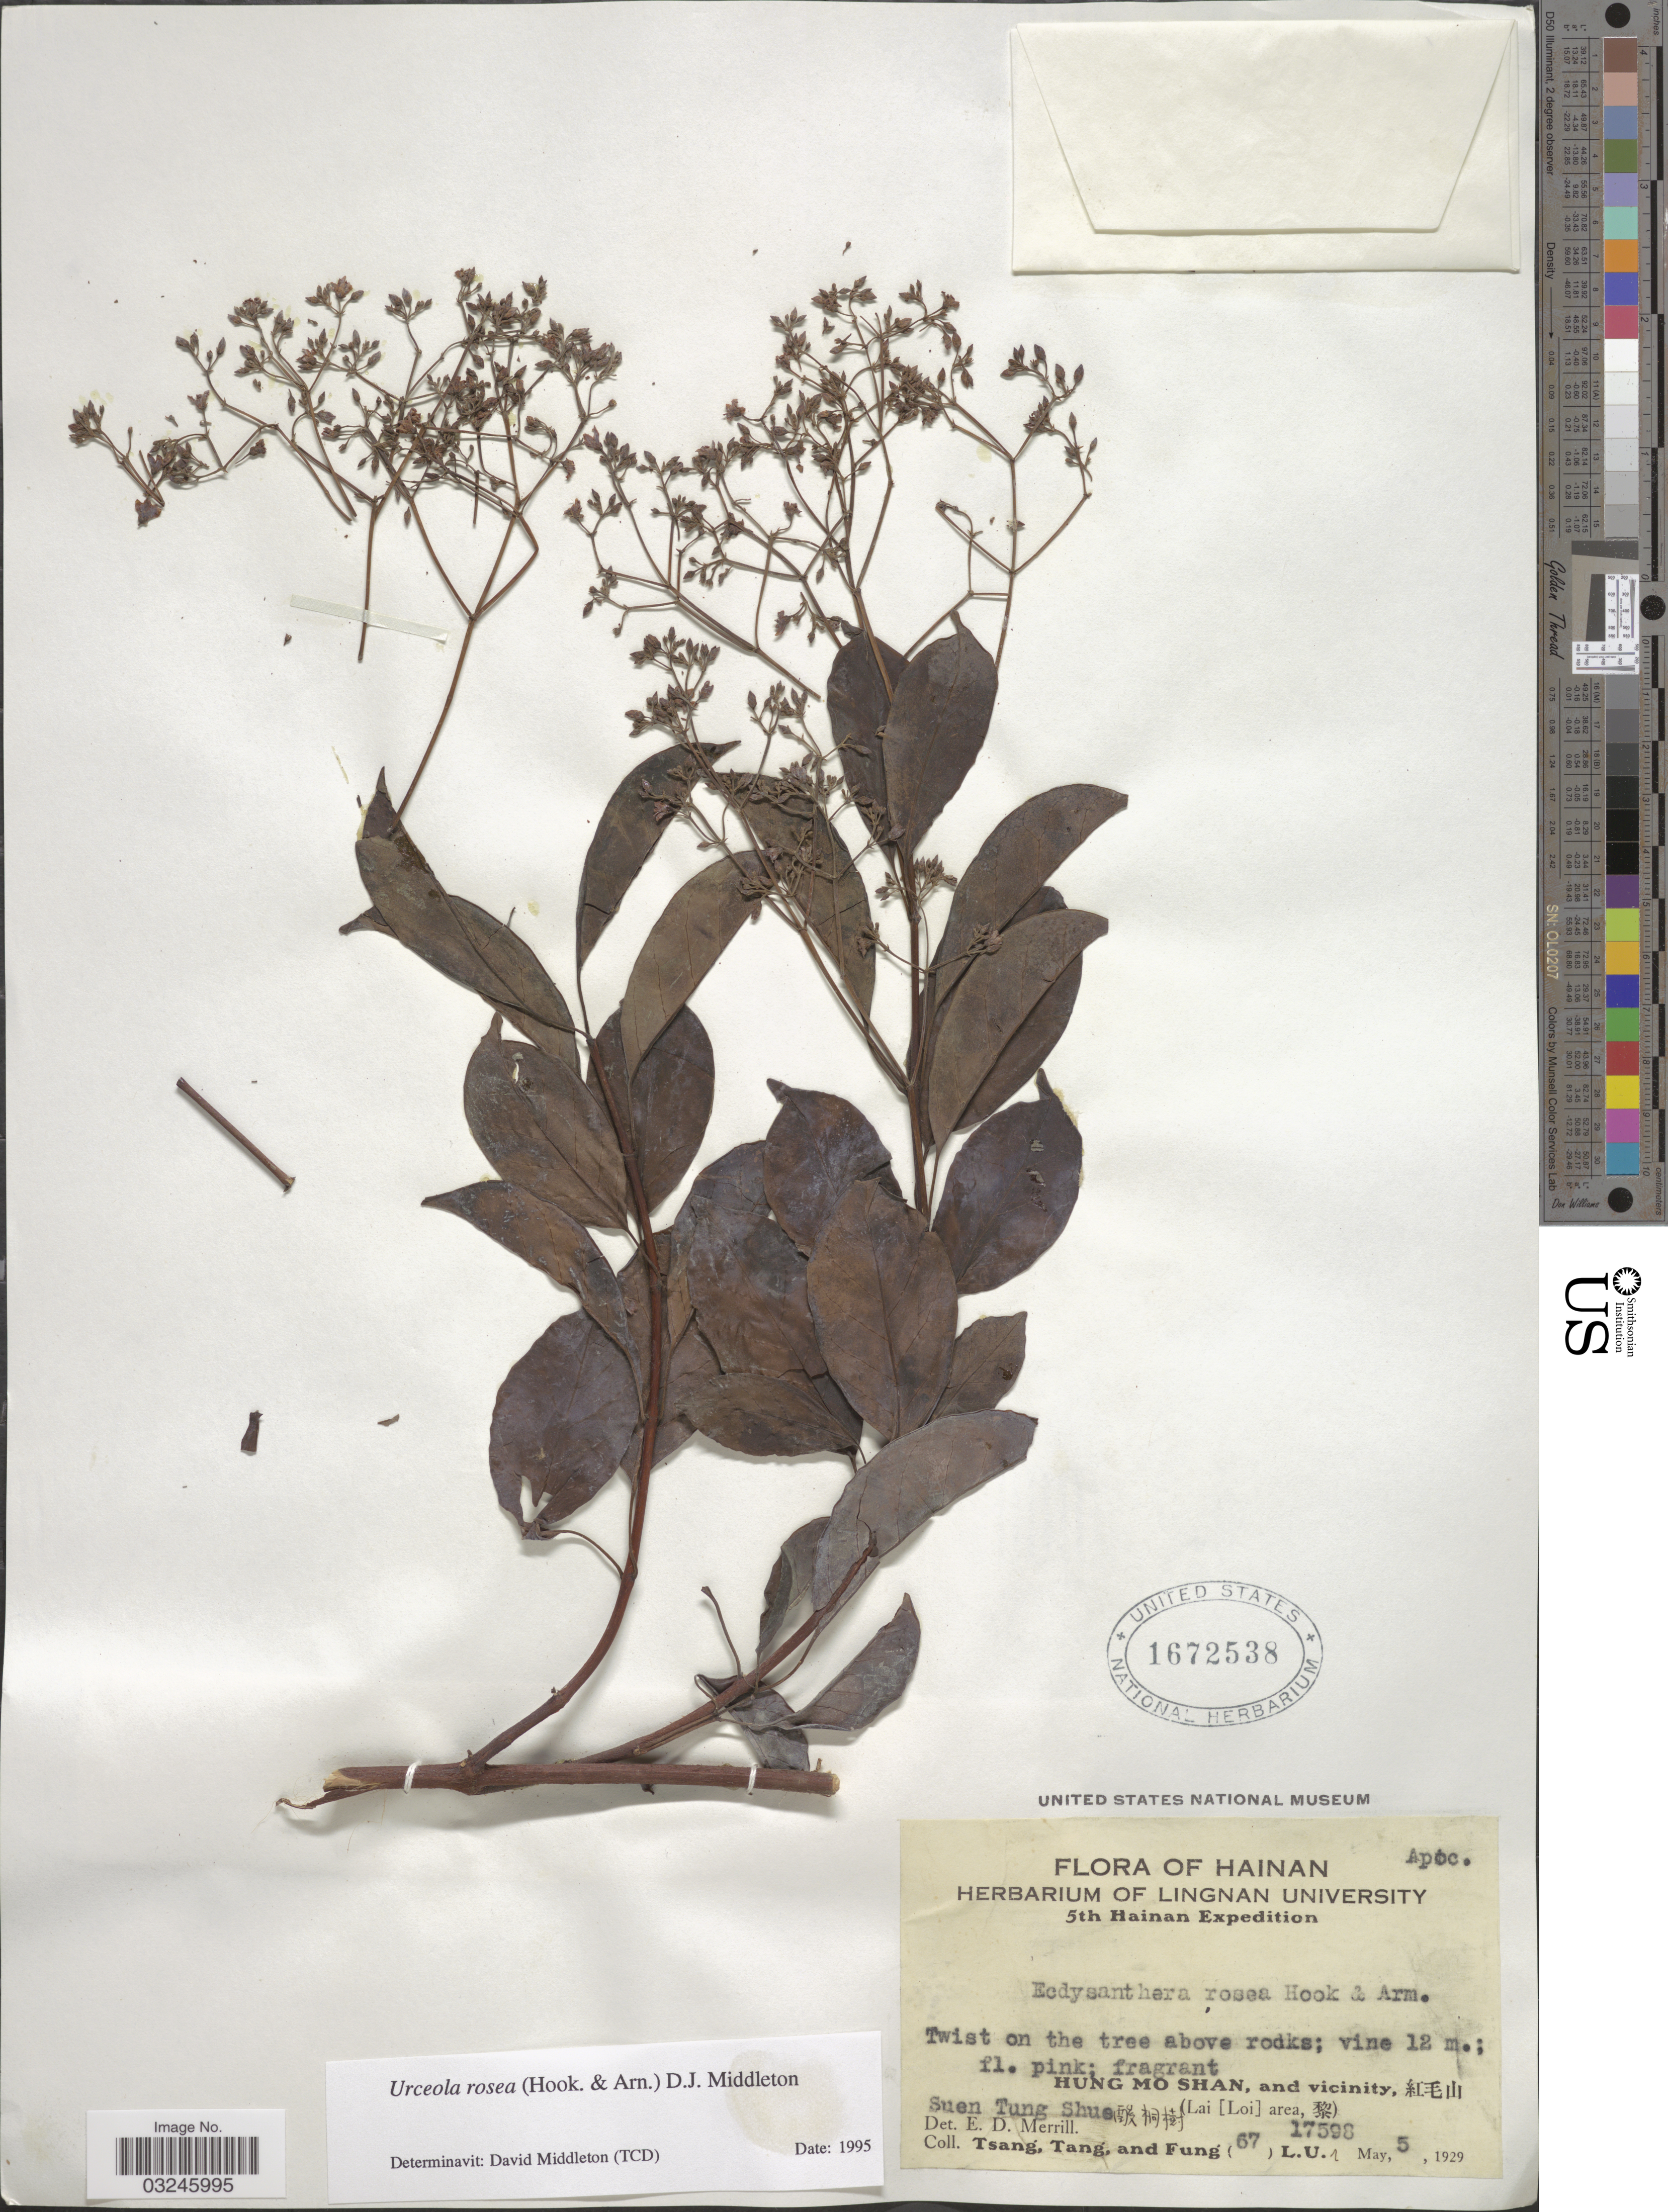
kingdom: Plantae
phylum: Tracheophyta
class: Magnoliopsida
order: Gentianales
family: Apocynaceae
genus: Urceola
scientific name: Urceola rosea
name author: Hook. & Arn.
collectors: -- Tsang, -. Tang & Fung, --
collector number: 67/L.U.17598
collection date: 1929-05-05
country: China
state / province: Hainan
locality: Hung Mo Shan, and vicinity, Suen Tung Shue (Lai [Loi] area).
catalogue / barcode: US 1672538